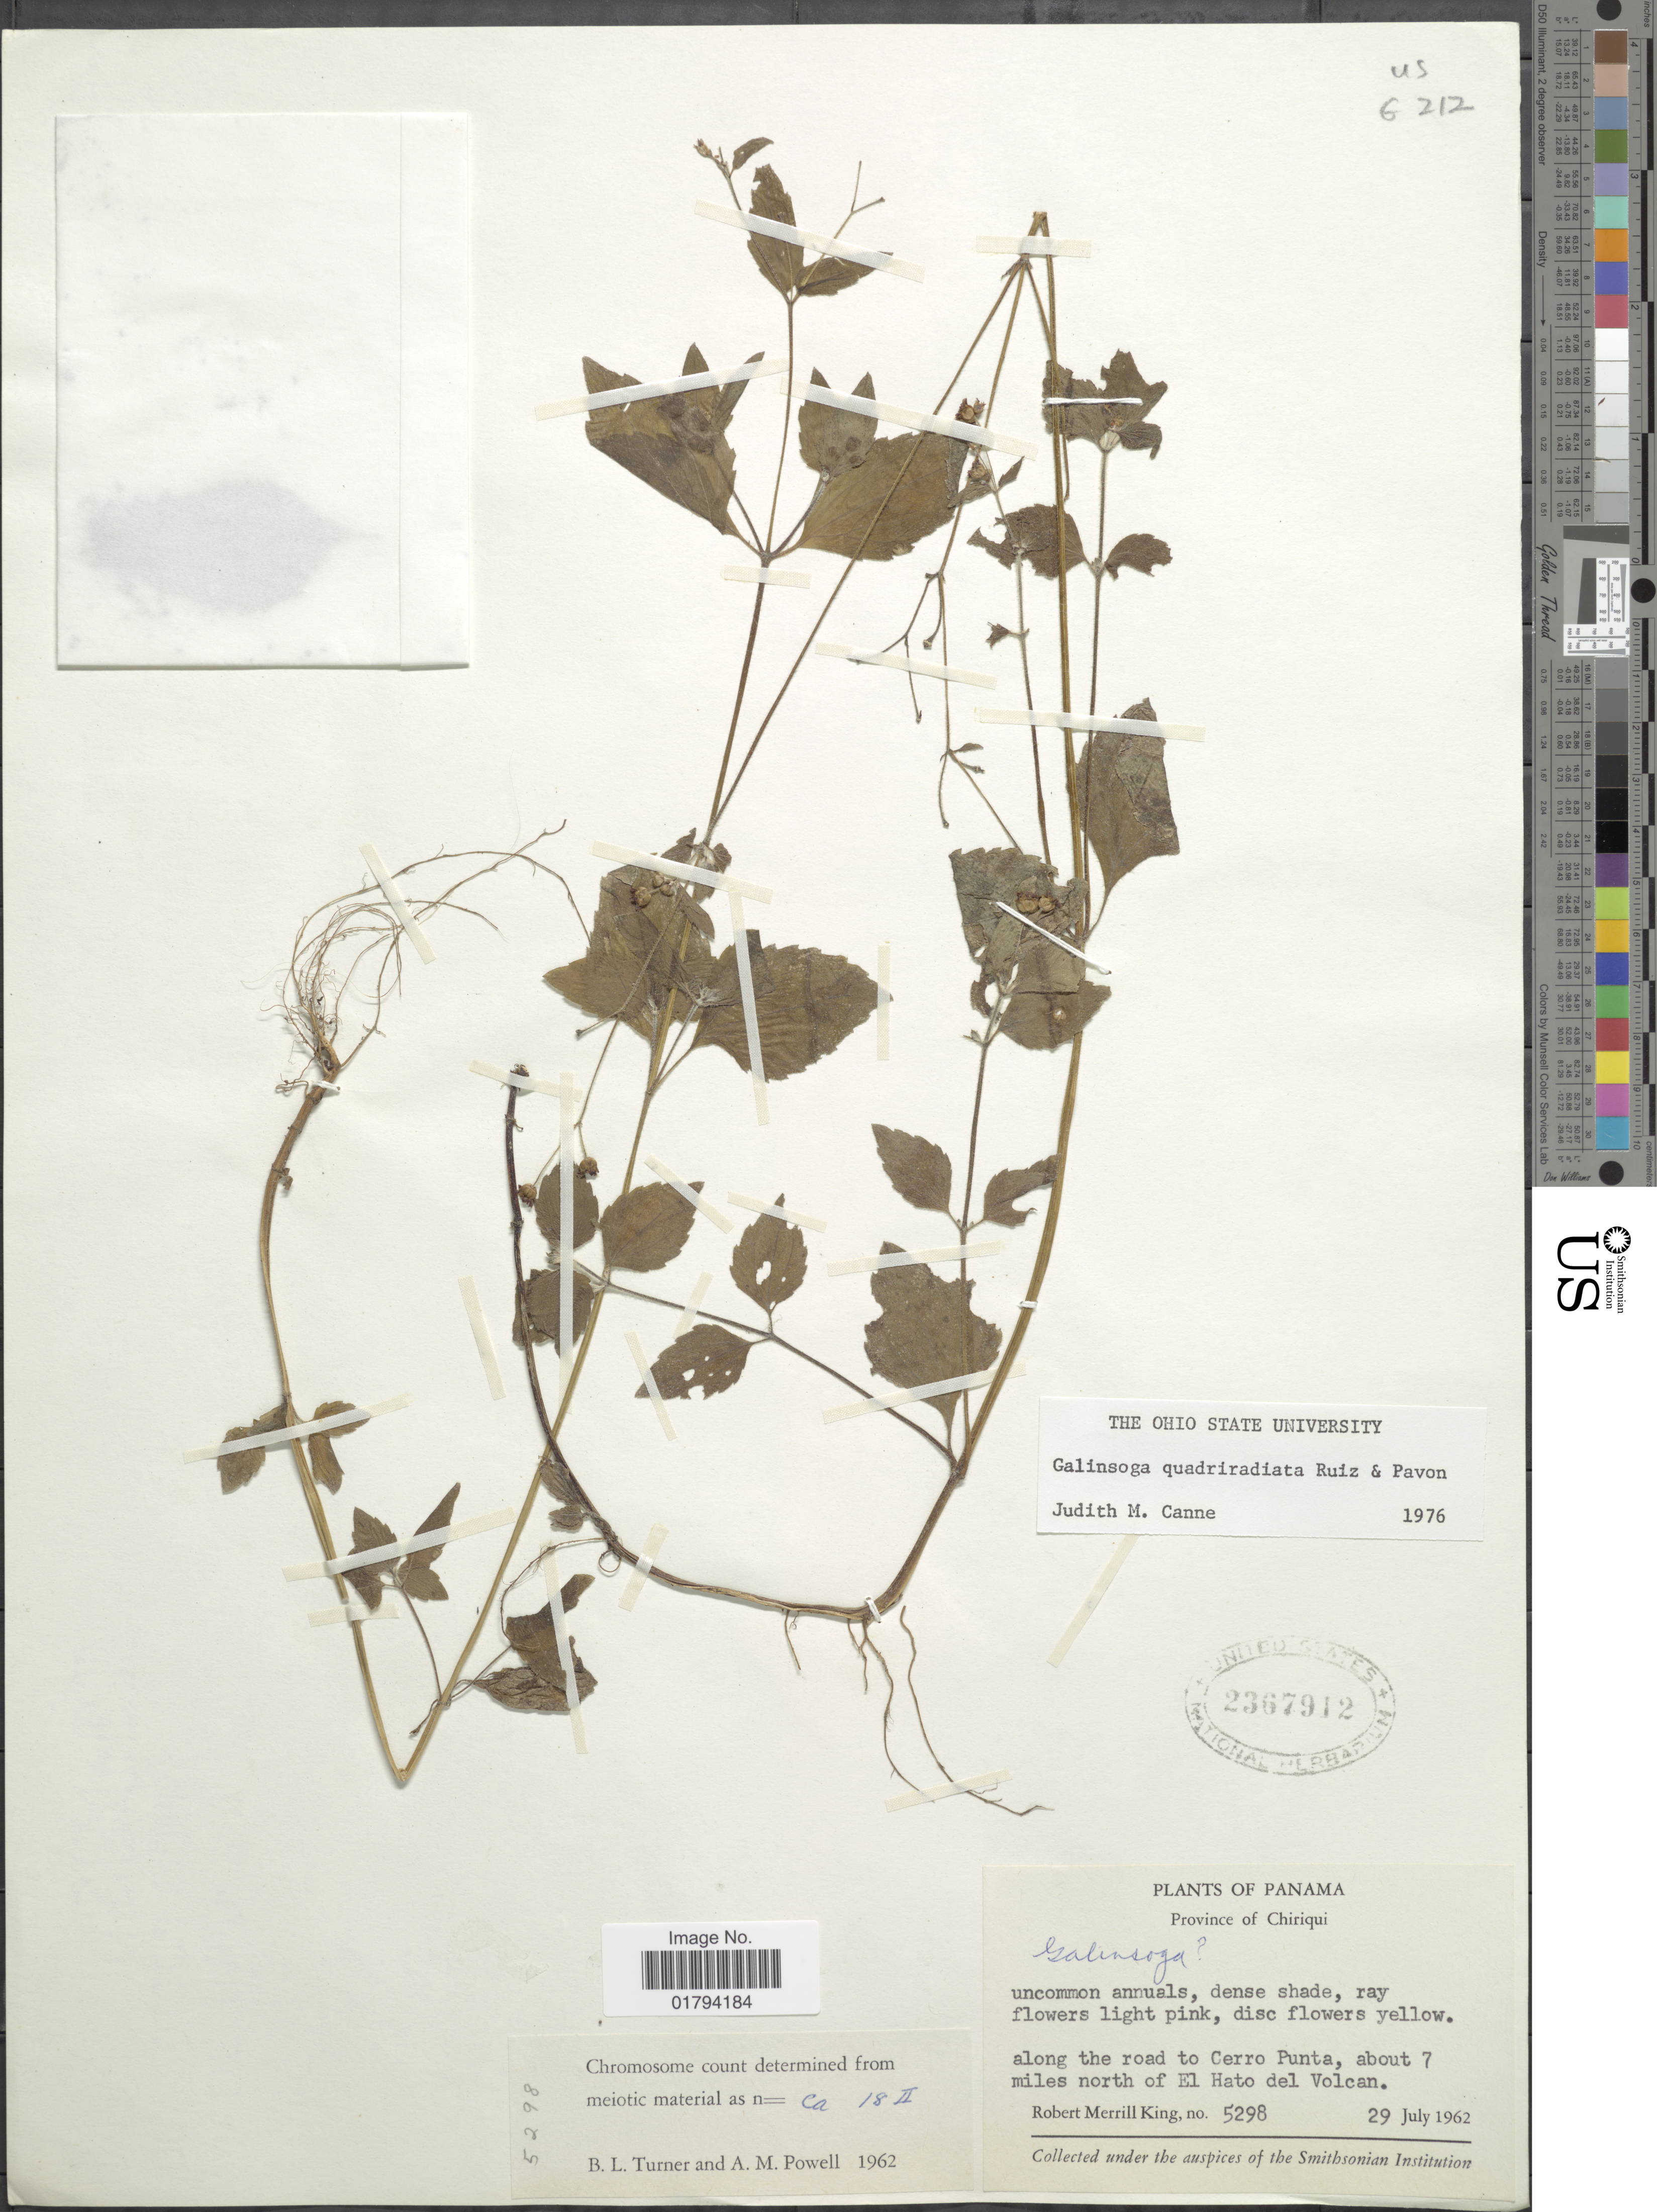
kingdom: Plantae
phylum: Tracheophyta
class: Magnoliopsida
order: Asterales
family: Asteraceae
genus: Galinsoga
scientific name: Galinsoga quadriradiata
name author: Ruiz & Pav.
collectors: R. M. King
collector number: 5298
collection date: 1962-07-29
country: Panama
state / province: Chiriqui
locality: Along the road to Cerro Punta, about 7 miles north of El Hato del Volcan.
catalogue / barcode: US 2367912